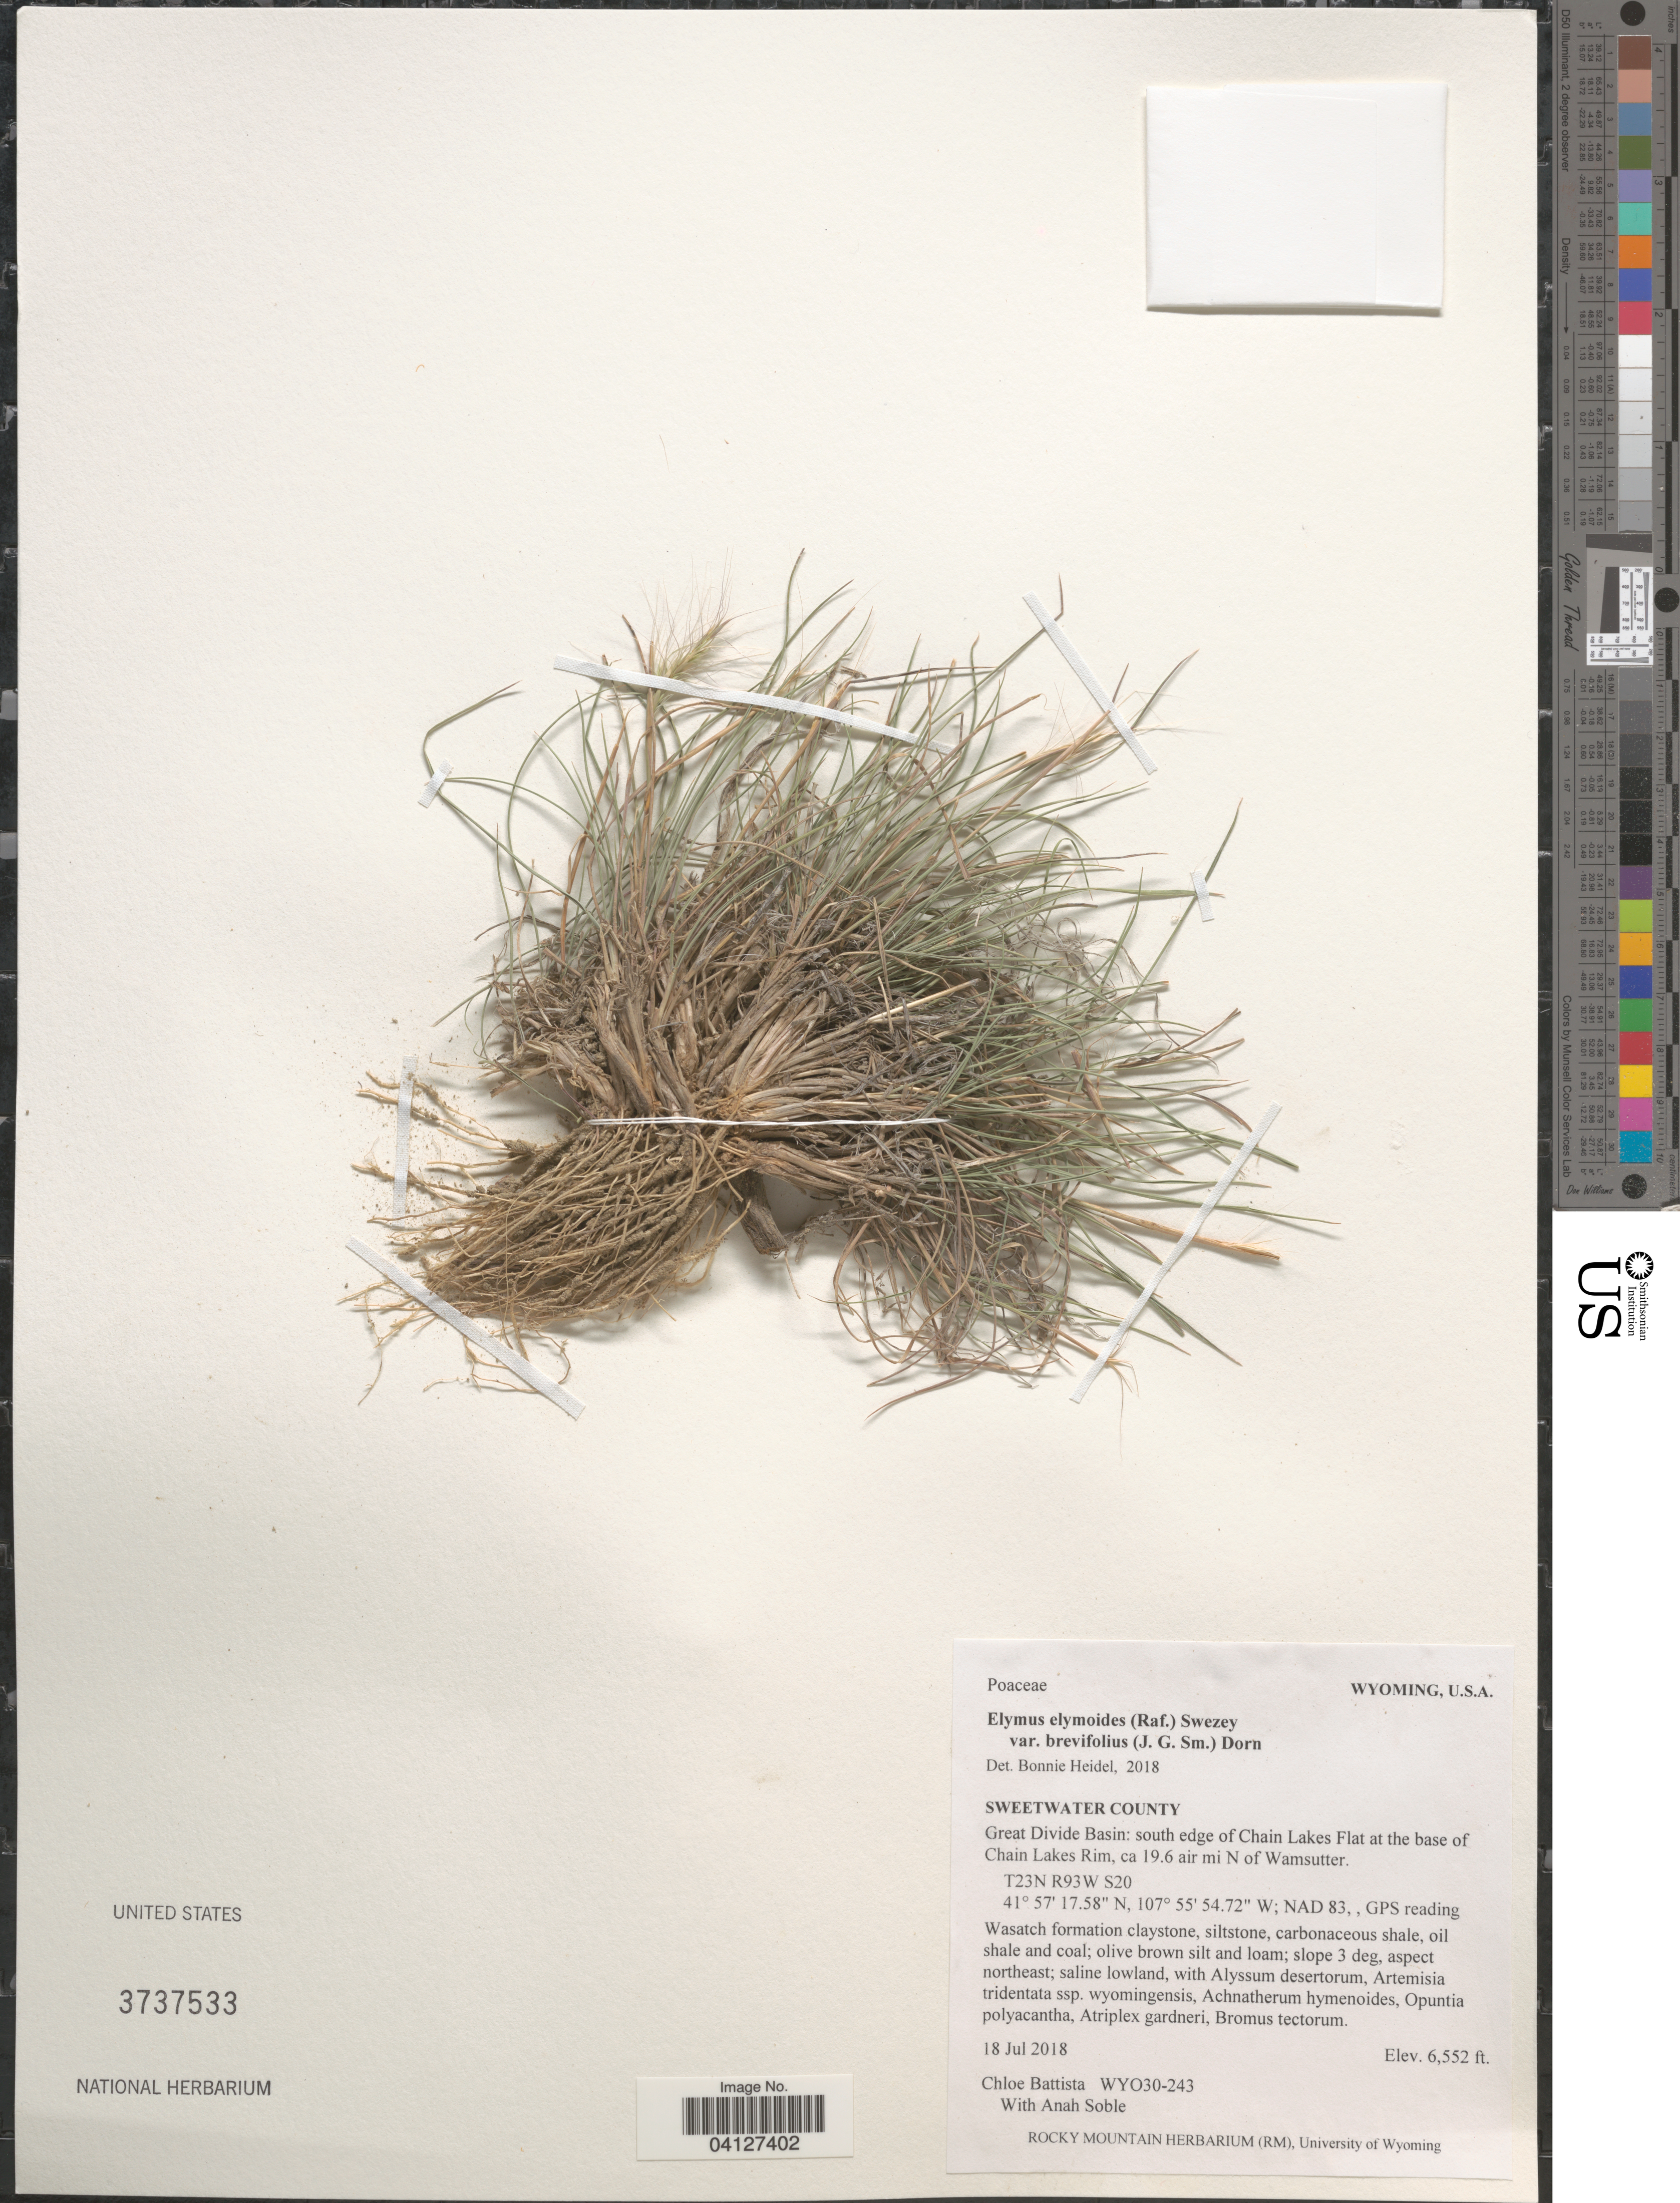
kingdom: Plantae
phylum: Tracheophyta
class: Liliopsida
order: Poales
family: Poaceae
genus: Elymus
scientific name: Elymus elymoides var. brevifolius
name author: (J.G. Sm.) Dorn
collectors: C. Battista & A. Soble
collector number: WYO30-243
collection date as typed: Transcribed d/m/y: 18/7/2018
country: United States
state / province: Wyoming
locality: Sweetwater County. Great Divide Basin: south edge of Chain Lakes Flat at the base of Chain Lakes Rim, ca 19.6 air mi N of Wamsutter. T23N R93W S20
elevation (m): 1997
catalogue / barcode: US 3737533